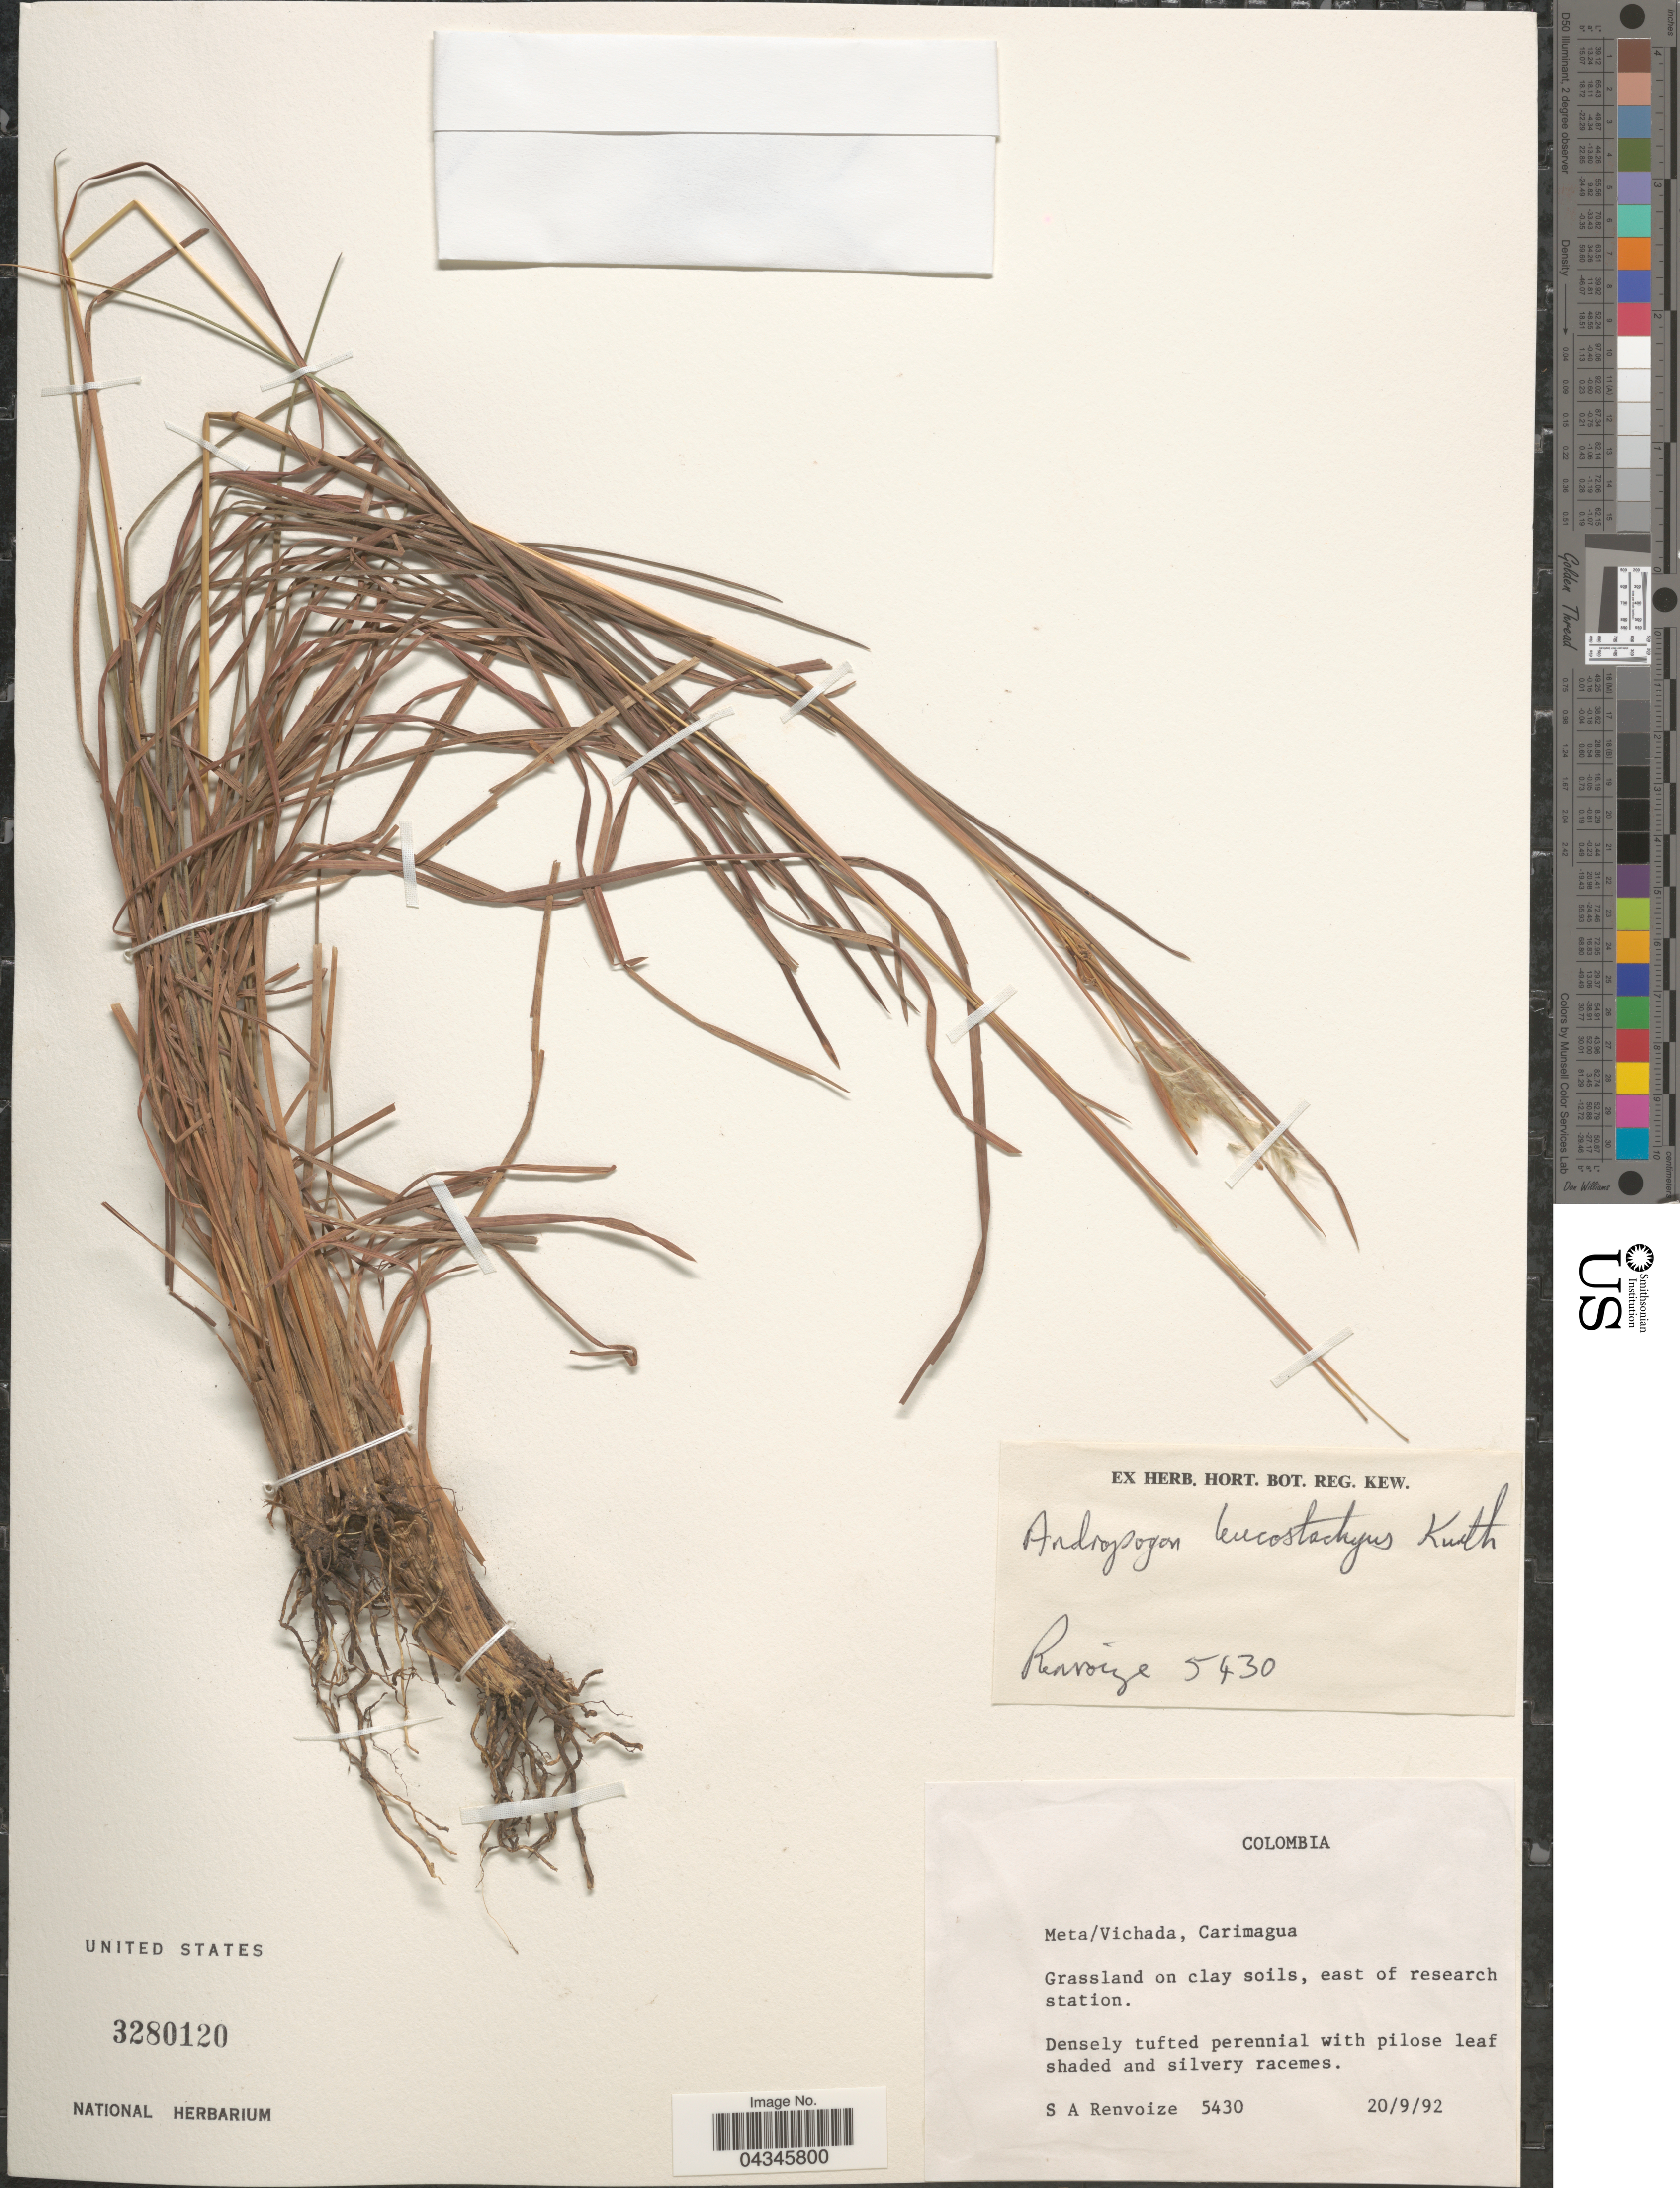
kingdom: Plantae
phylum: Tracheophyta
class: Liliopsida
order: Poales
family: Poaceae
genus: Andropogon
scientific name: Andropogon leucostachyus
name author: Kunth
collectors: S. A. Renvoize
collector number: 5430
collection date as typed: Transcribed d/m/y: 20/9/92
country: Colombia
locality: Meta/Vichada, Carimagua. Grassland on clay soils, east of research station.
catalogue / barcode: US 3280120